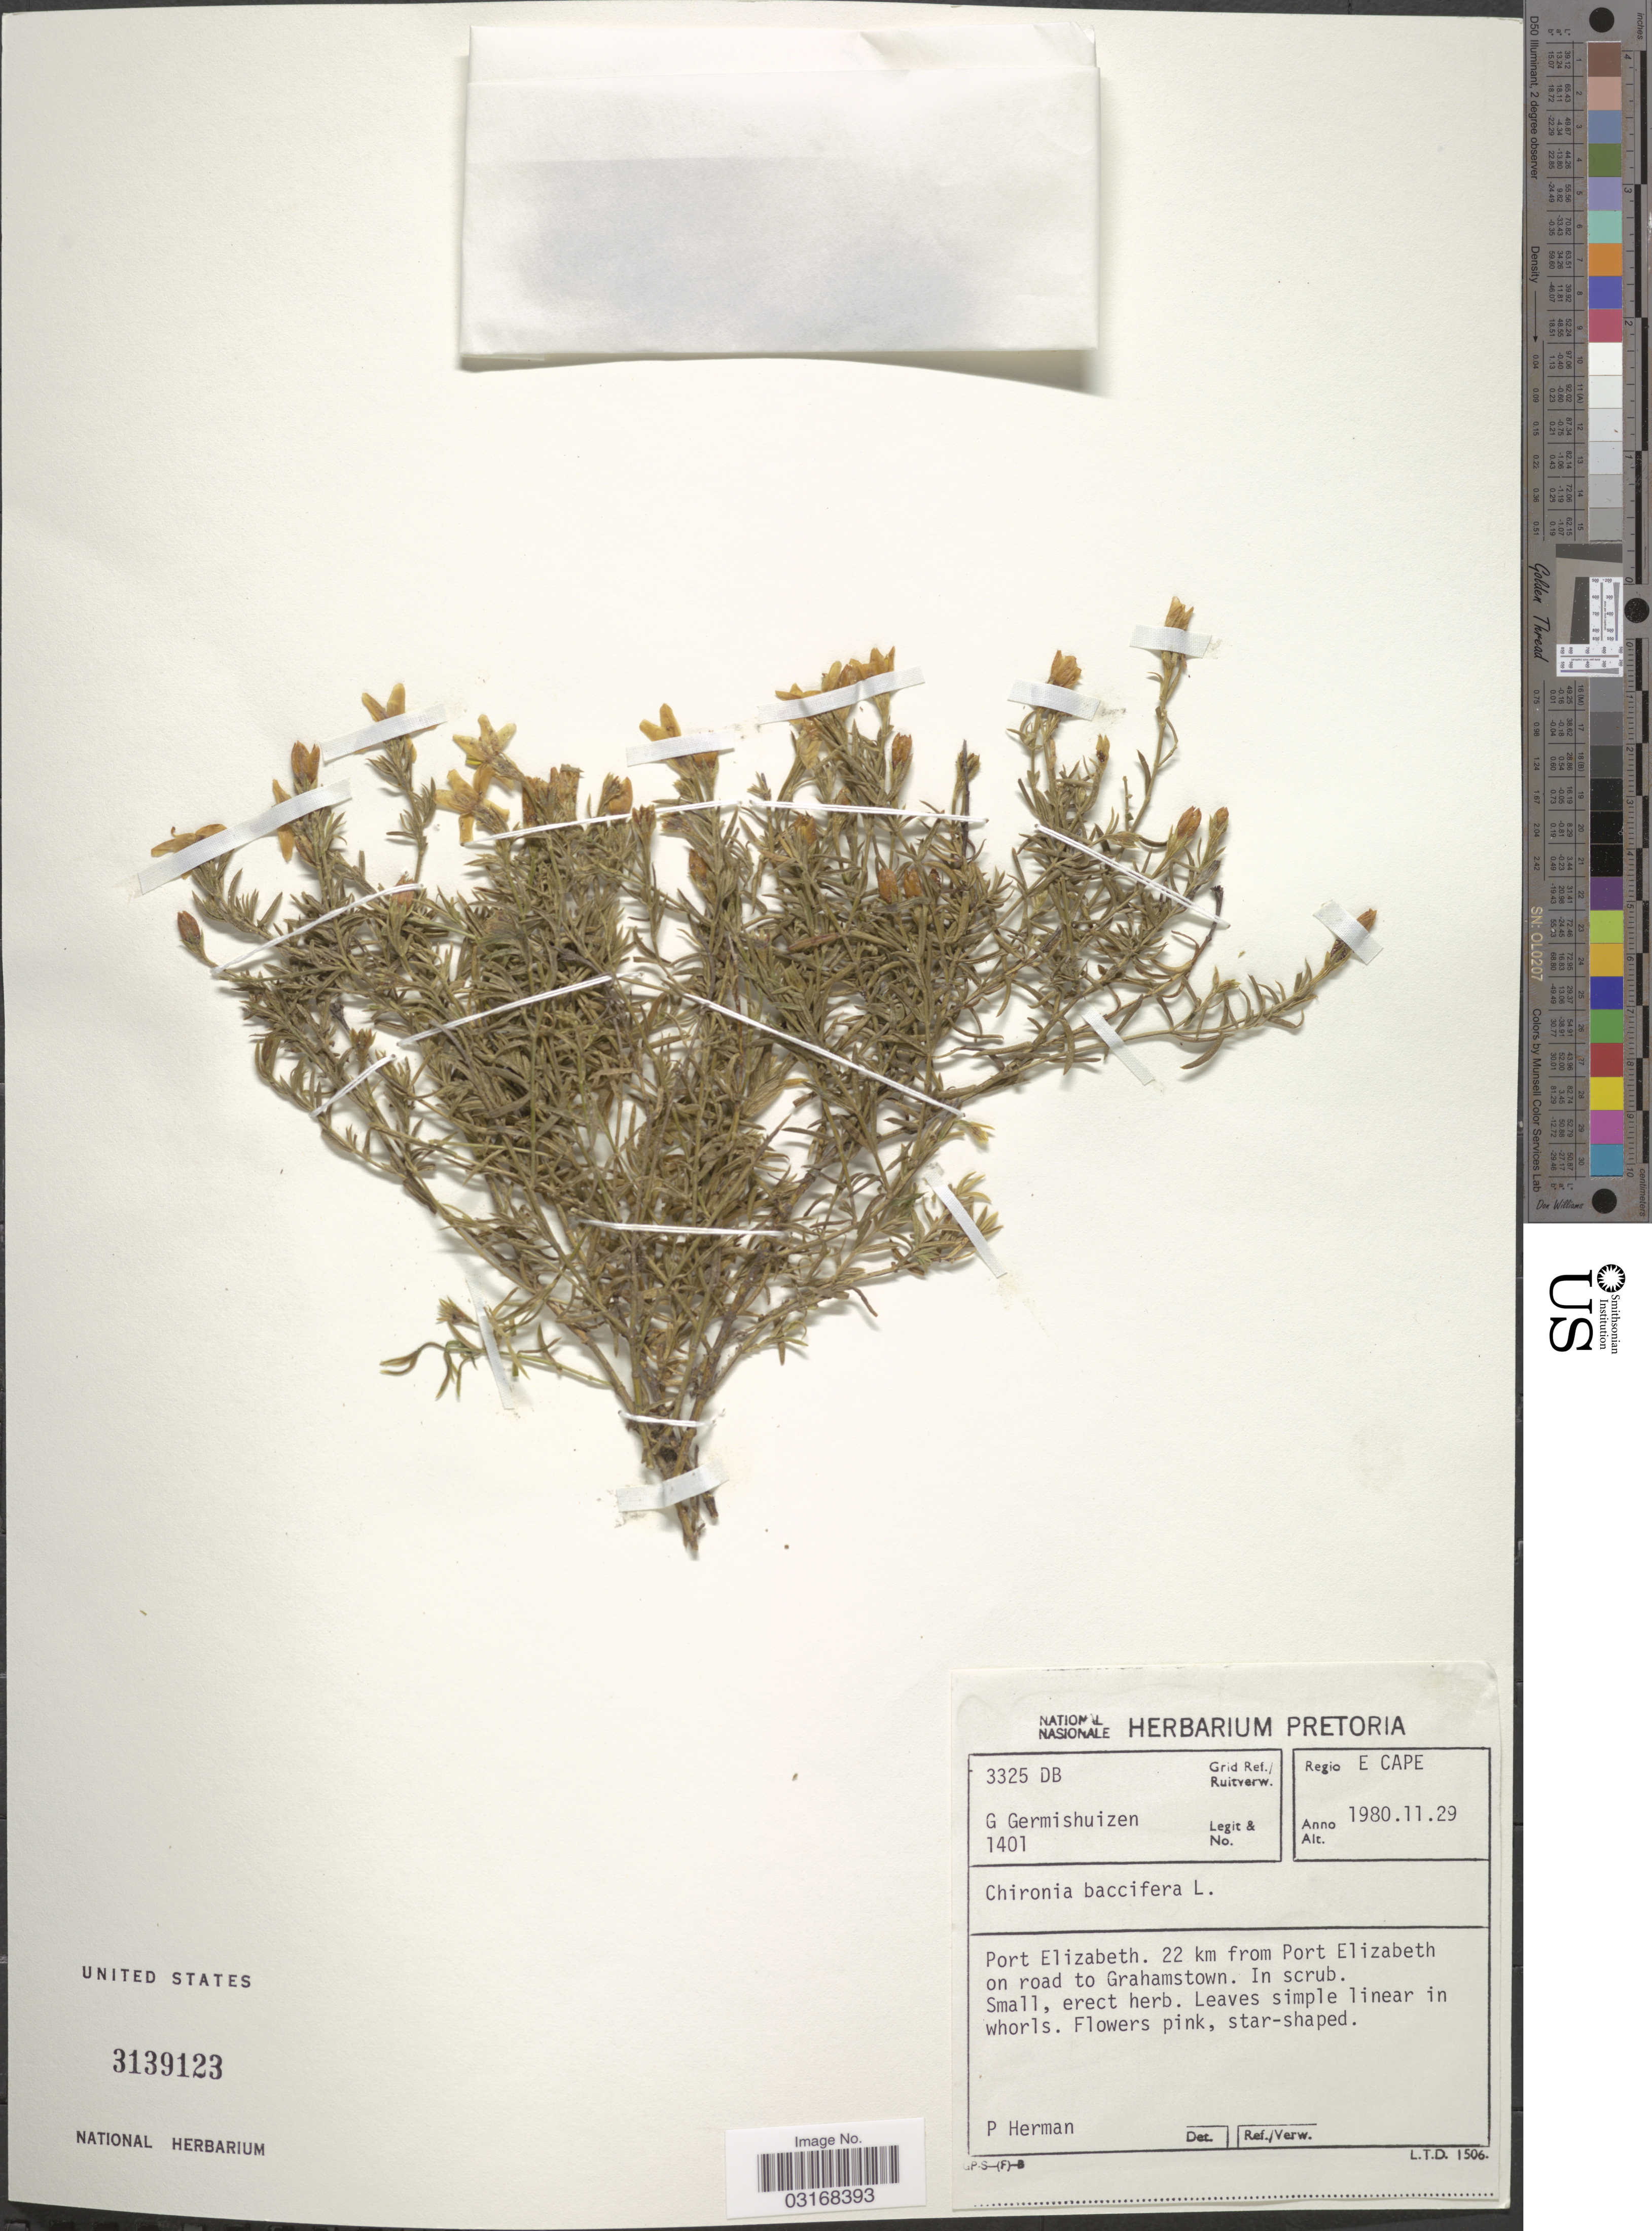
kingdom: Plantae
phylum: Tracheophyta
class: Magnoliopsida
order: Gentianales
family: Gentianaceae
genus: Chironia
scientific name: Chironia baccifera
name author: L.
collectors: G. Germishuizen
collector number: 1401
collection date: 1980-11-29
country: South Africa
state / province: Eastern Cape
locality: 3325 DB Grid Ref./ Ruitverw. Regio E Cape. Port Elizabeth. 22 km from Port Elizabeth on road to Grahamstown.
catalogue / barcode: US 3139123